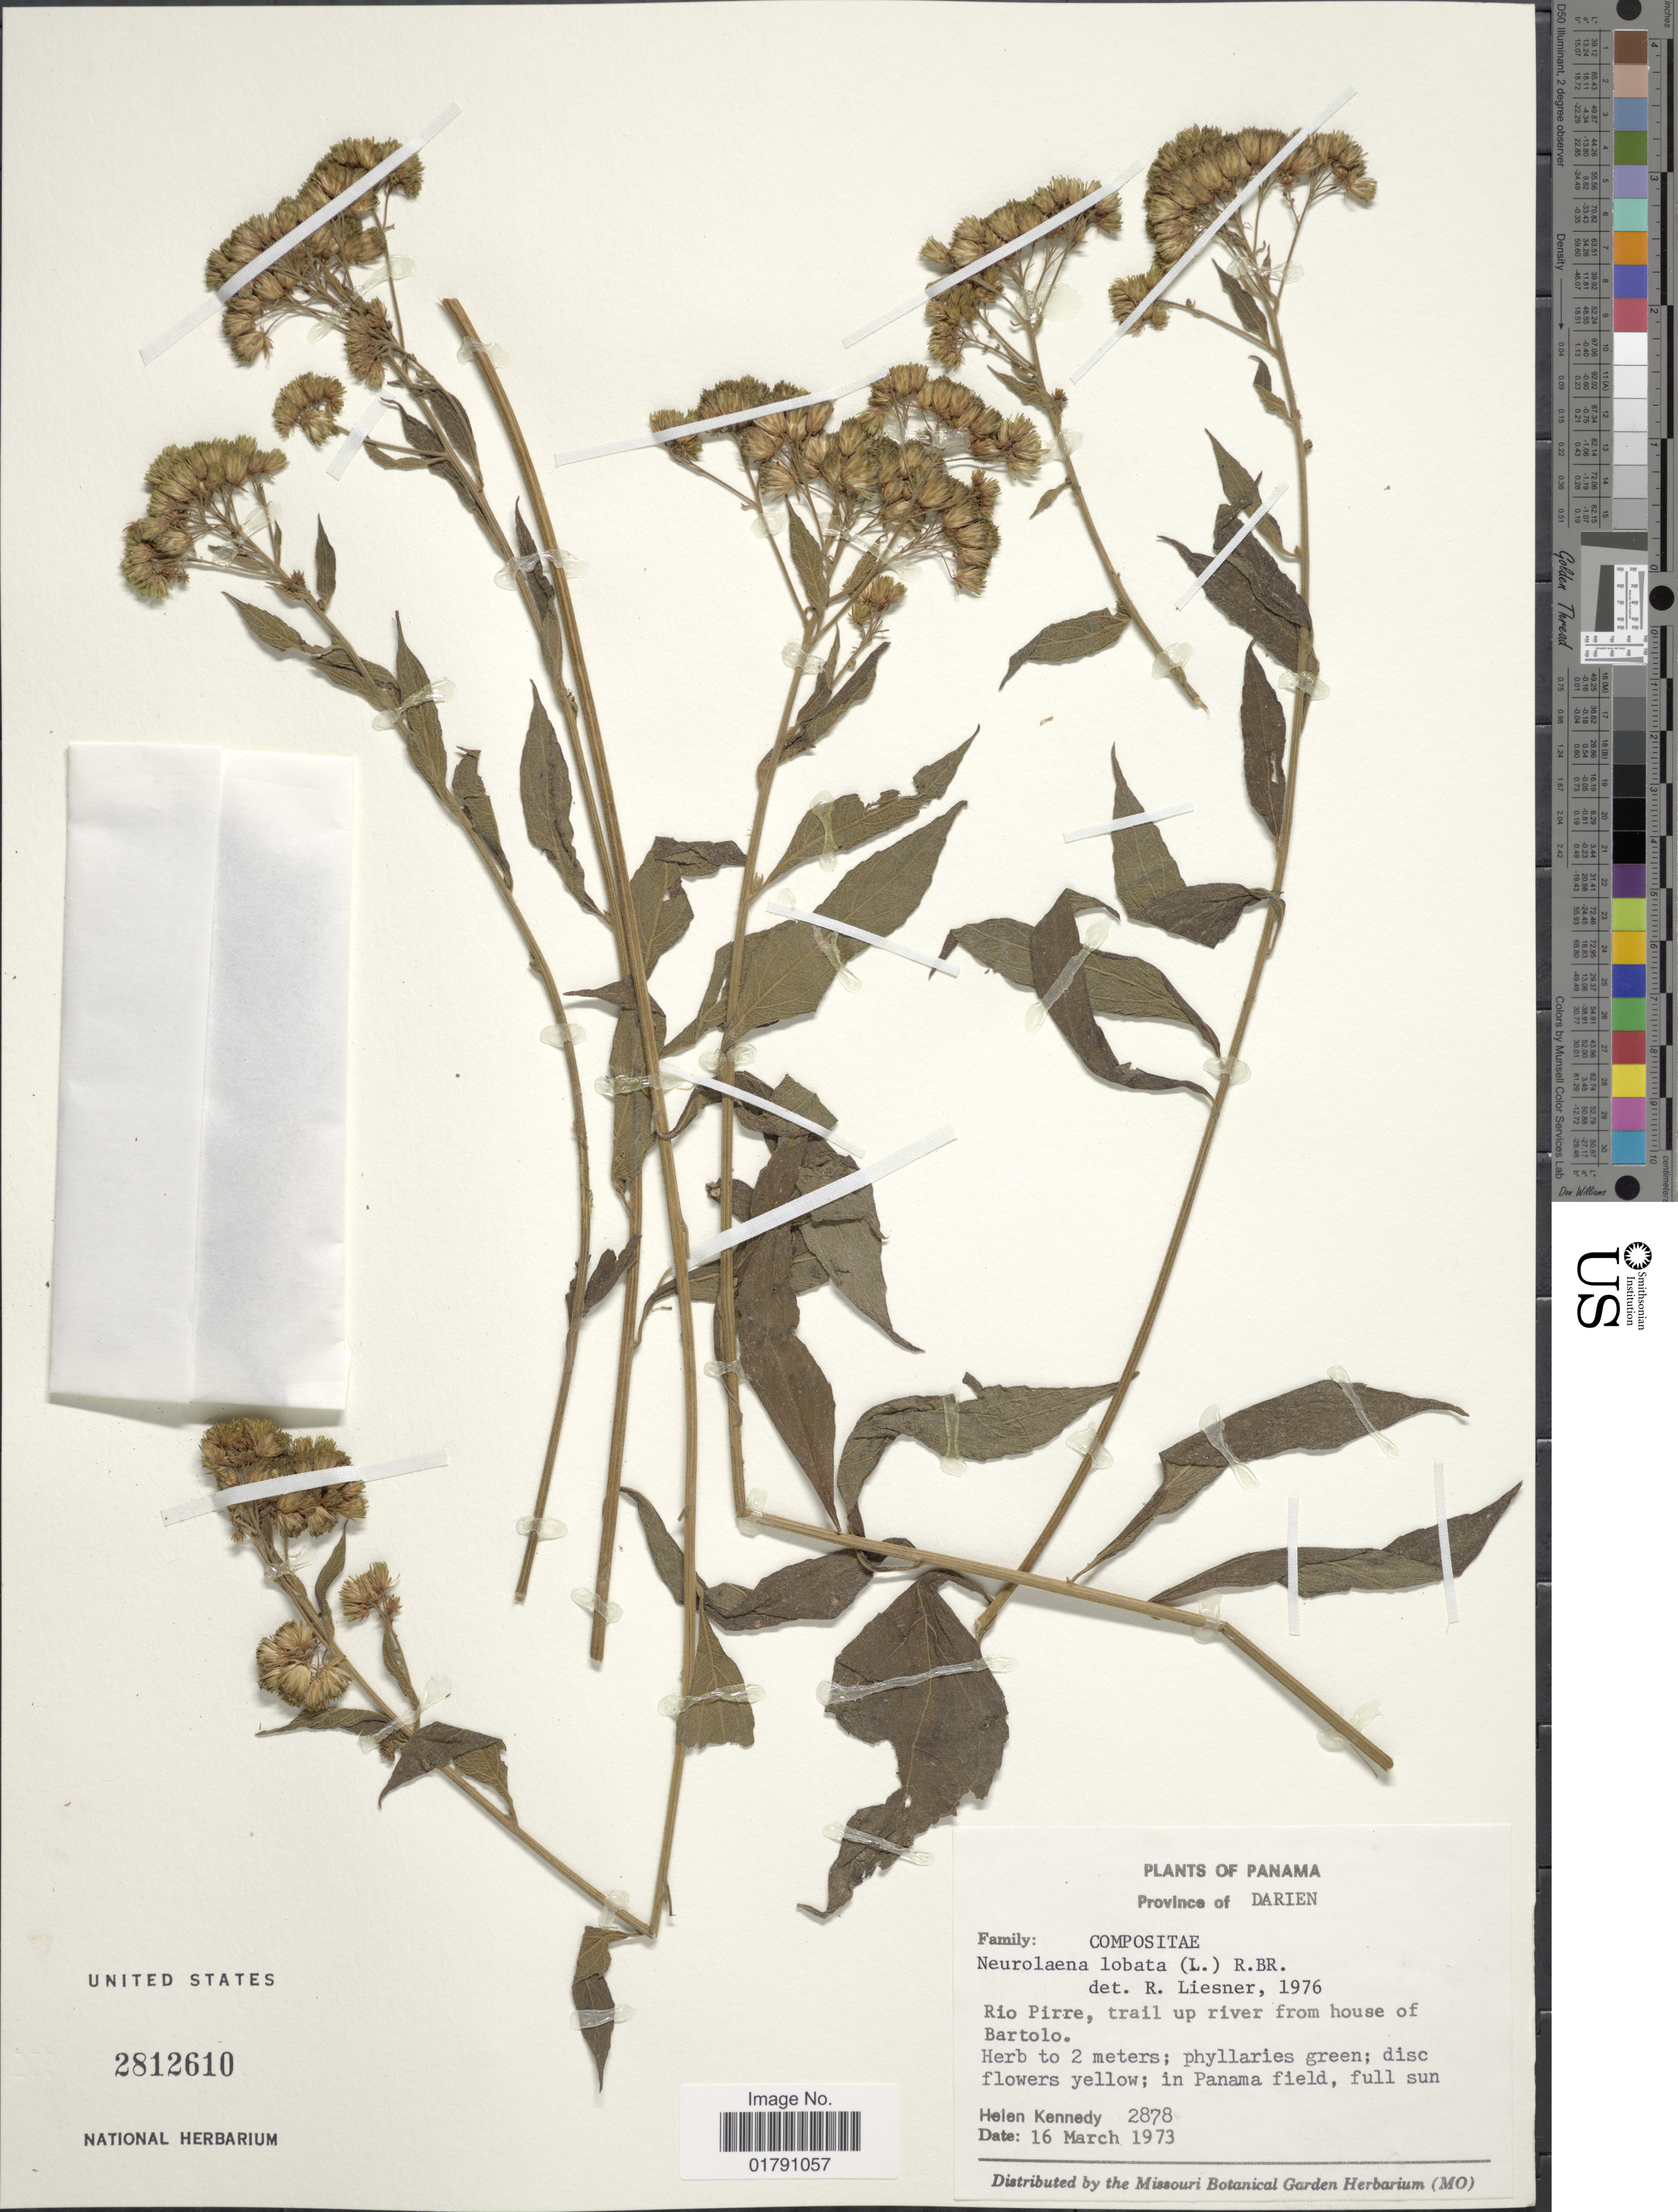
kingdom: Plantae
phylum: Tracheophyta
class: Magnoliopsida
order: Asterales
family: Asteraceae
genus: Neurolaena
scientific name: Neurolaena lobata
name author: (L.) R. Br. ex Cass.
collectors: H. Kennedy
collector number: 2878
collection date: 1973-03-16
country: Panama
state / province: Darién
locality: Rio Pirre, trail up river from house of Bartolo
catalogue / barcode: US 2812610